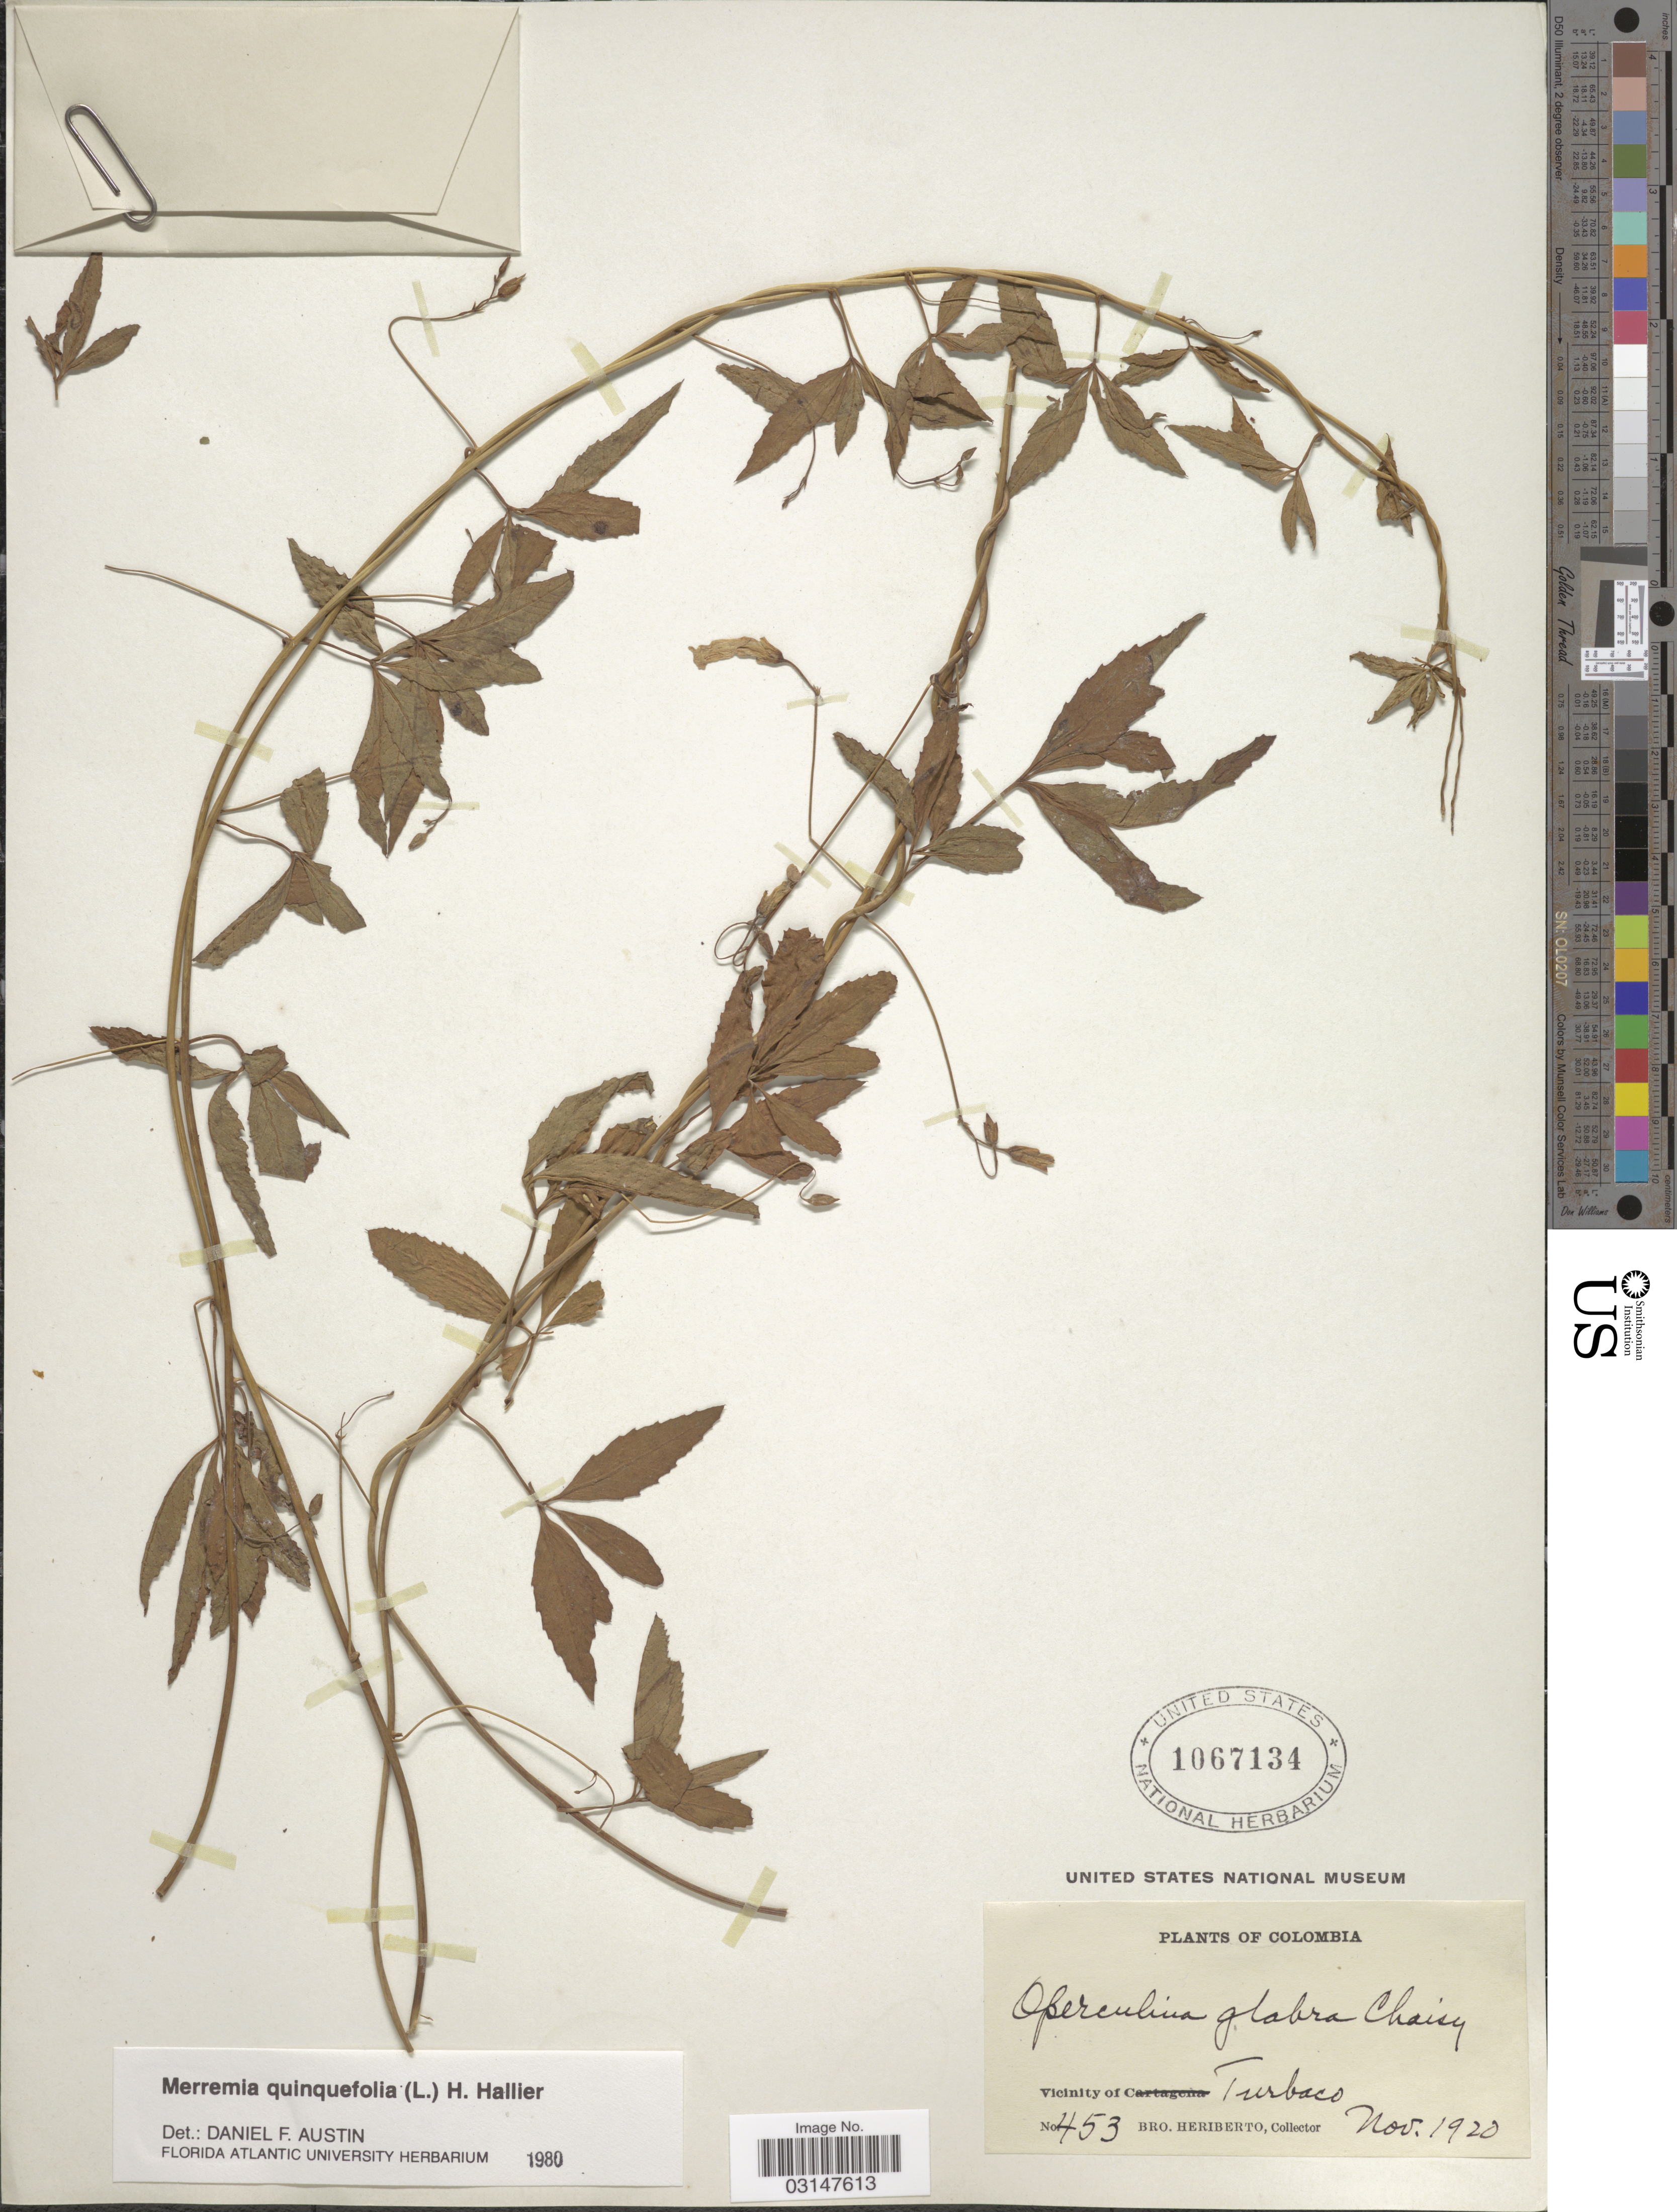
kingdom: Plantae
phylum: Tracheophyta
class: Magnoliopsida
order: Solanales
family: Convolvulaceae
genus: Distimake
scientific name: Distimake quinquefolius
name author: (L.) A. R. Simões & Staples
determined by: Strong, Mark T., (BOT), Smithsonian Institution - National Museum of Natural History (UNITED STATES)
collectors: B. Heriberto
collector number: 453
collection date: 1920-11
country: Colombia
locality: Vicinity of Turbaco.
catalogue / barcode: US 1067134